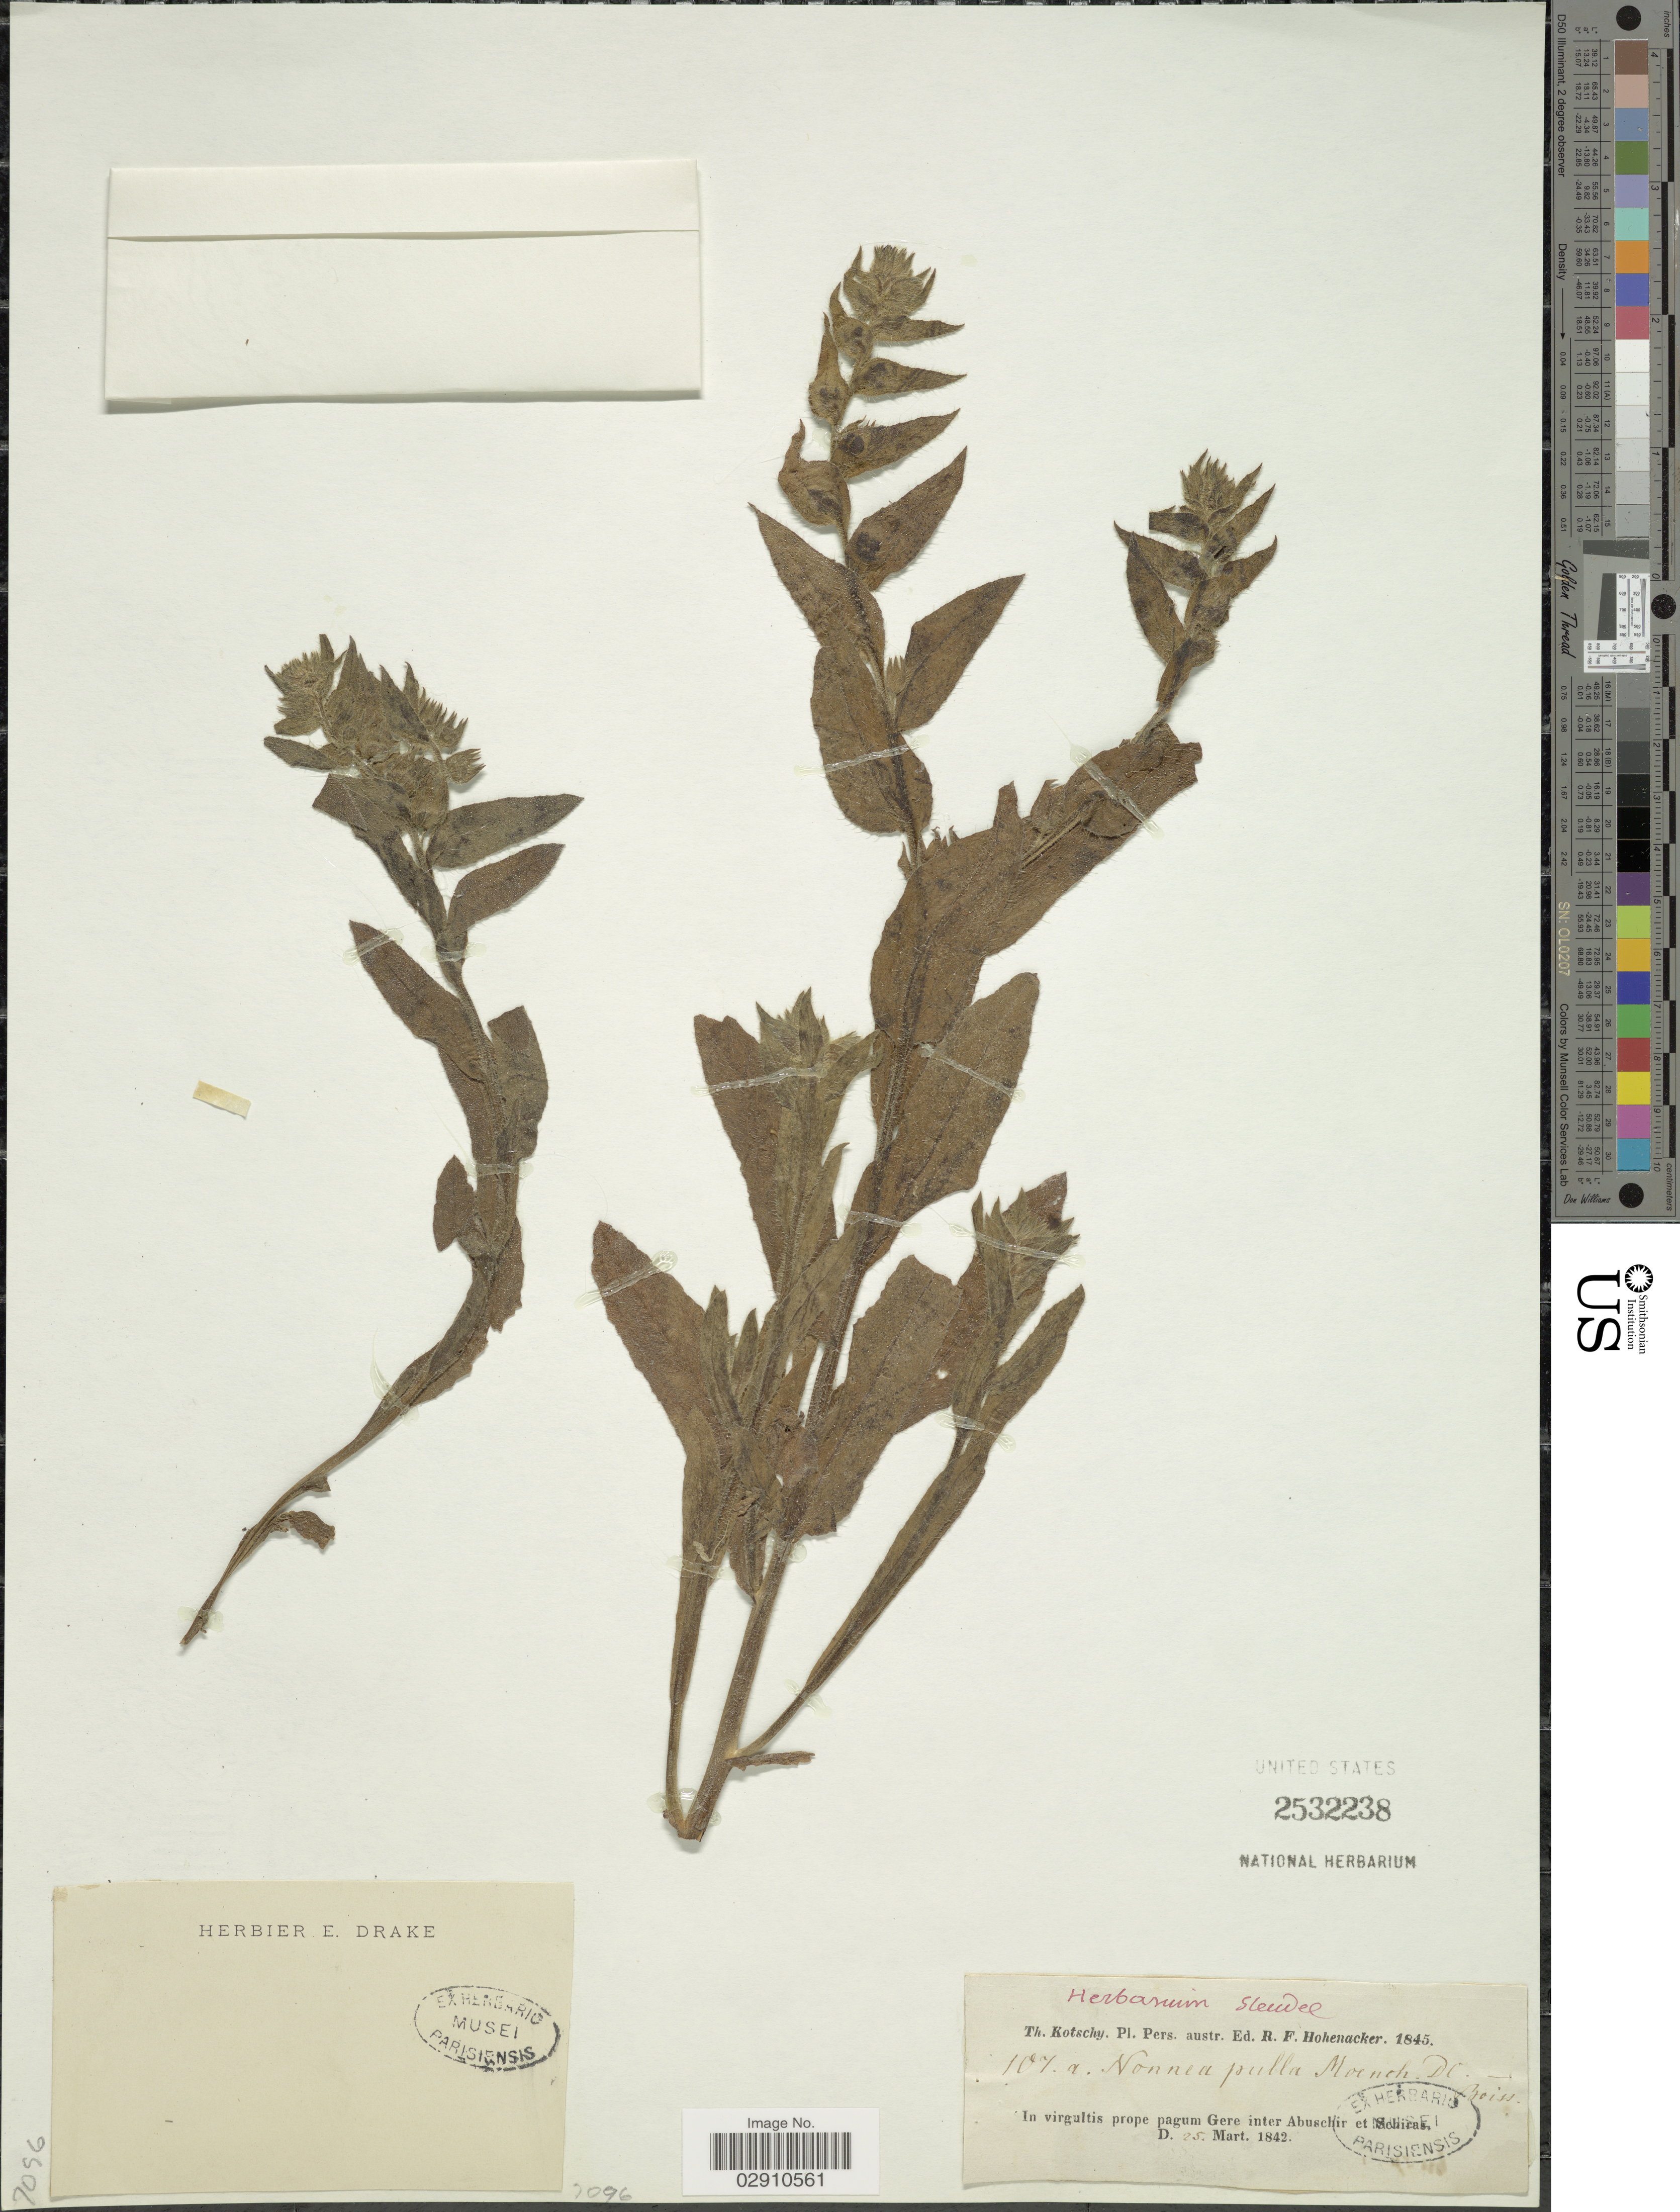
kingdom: Plantae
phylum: Tracheophyta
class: Magnoliopsida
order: Boraginales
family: Boraginaceae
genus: Nonea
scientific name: Nonea pulla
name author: (L.) DC.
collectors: K. G. Kotschy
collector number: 107a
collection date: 1842-03-25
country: Iran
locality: In virgultis prope pagum Gere inter Abuschir et Schiras.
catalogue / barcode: US 2532238